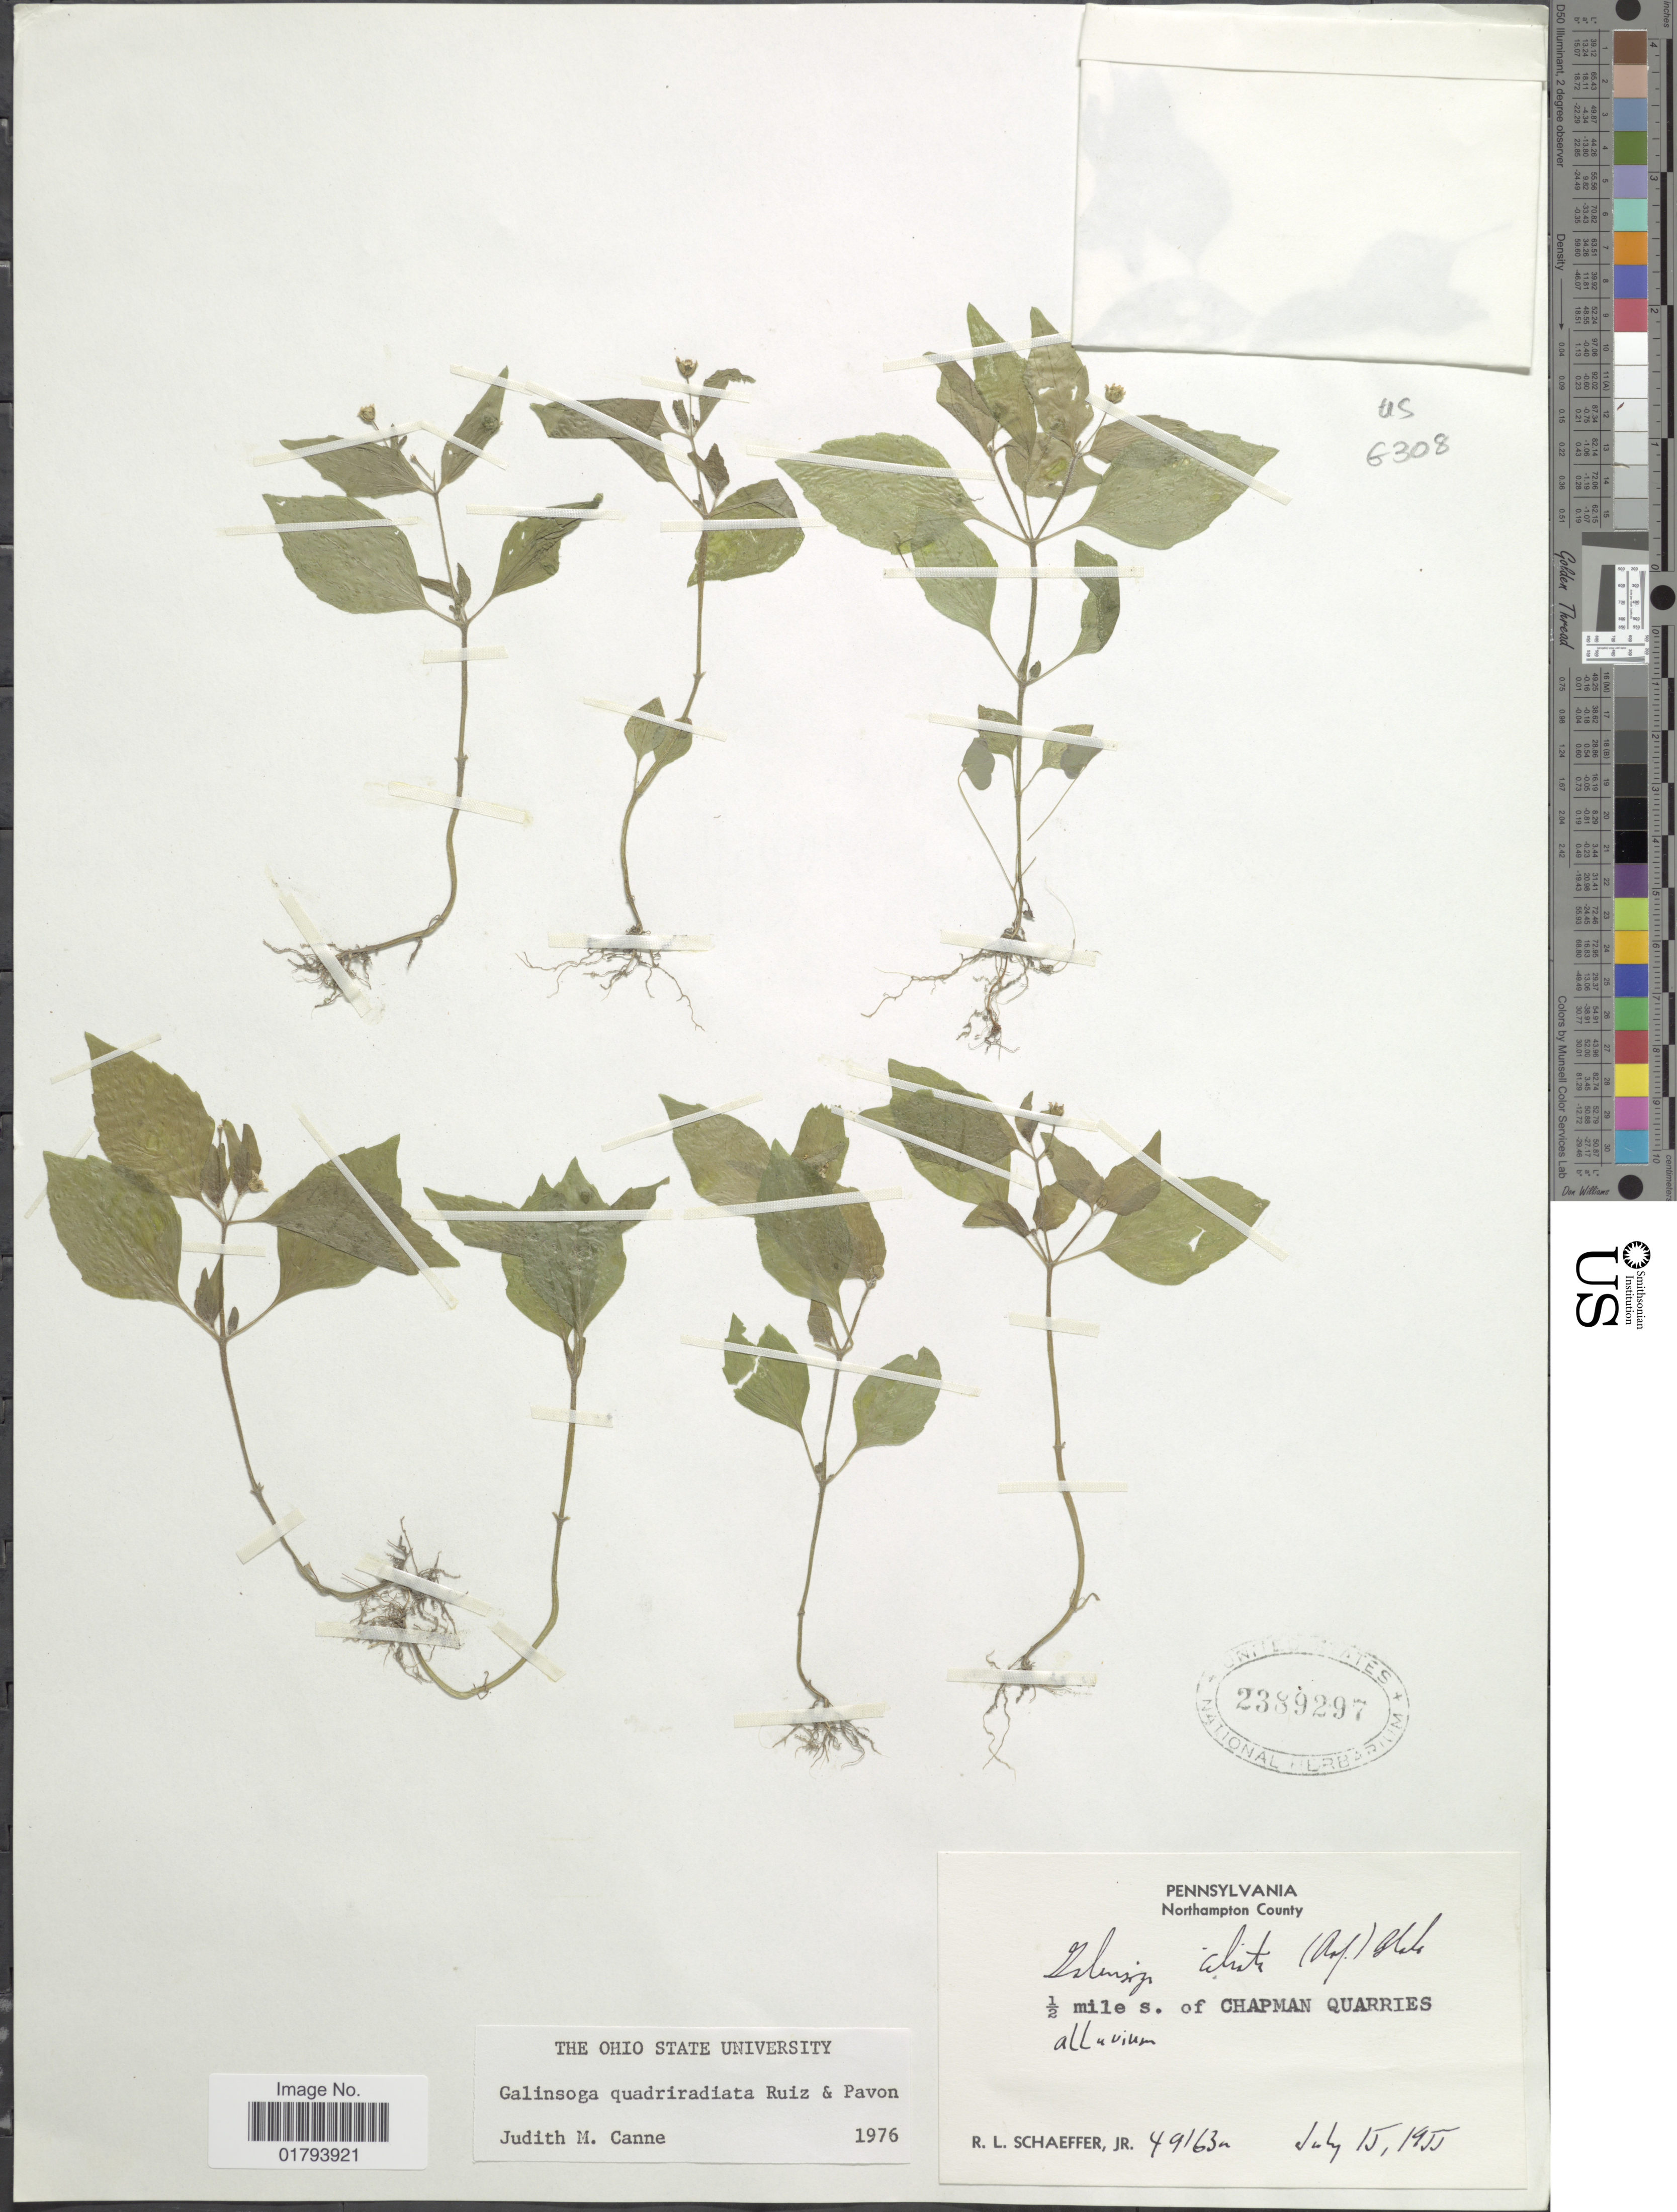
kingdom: Plantae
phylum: Tracheophyta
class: Magnoliopsida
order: Asterales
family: Asteraceae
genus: Galinsoga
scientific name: Galinsoga quadriradiata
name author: Ruiz & Pav.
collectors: R. L. Schaeffer Jr.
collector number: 49163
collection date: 1955-07-15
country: United States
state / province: Pennsylvania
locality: Northampron County, ½ mile s. of Chapman Quarries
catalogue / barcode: US 2389297